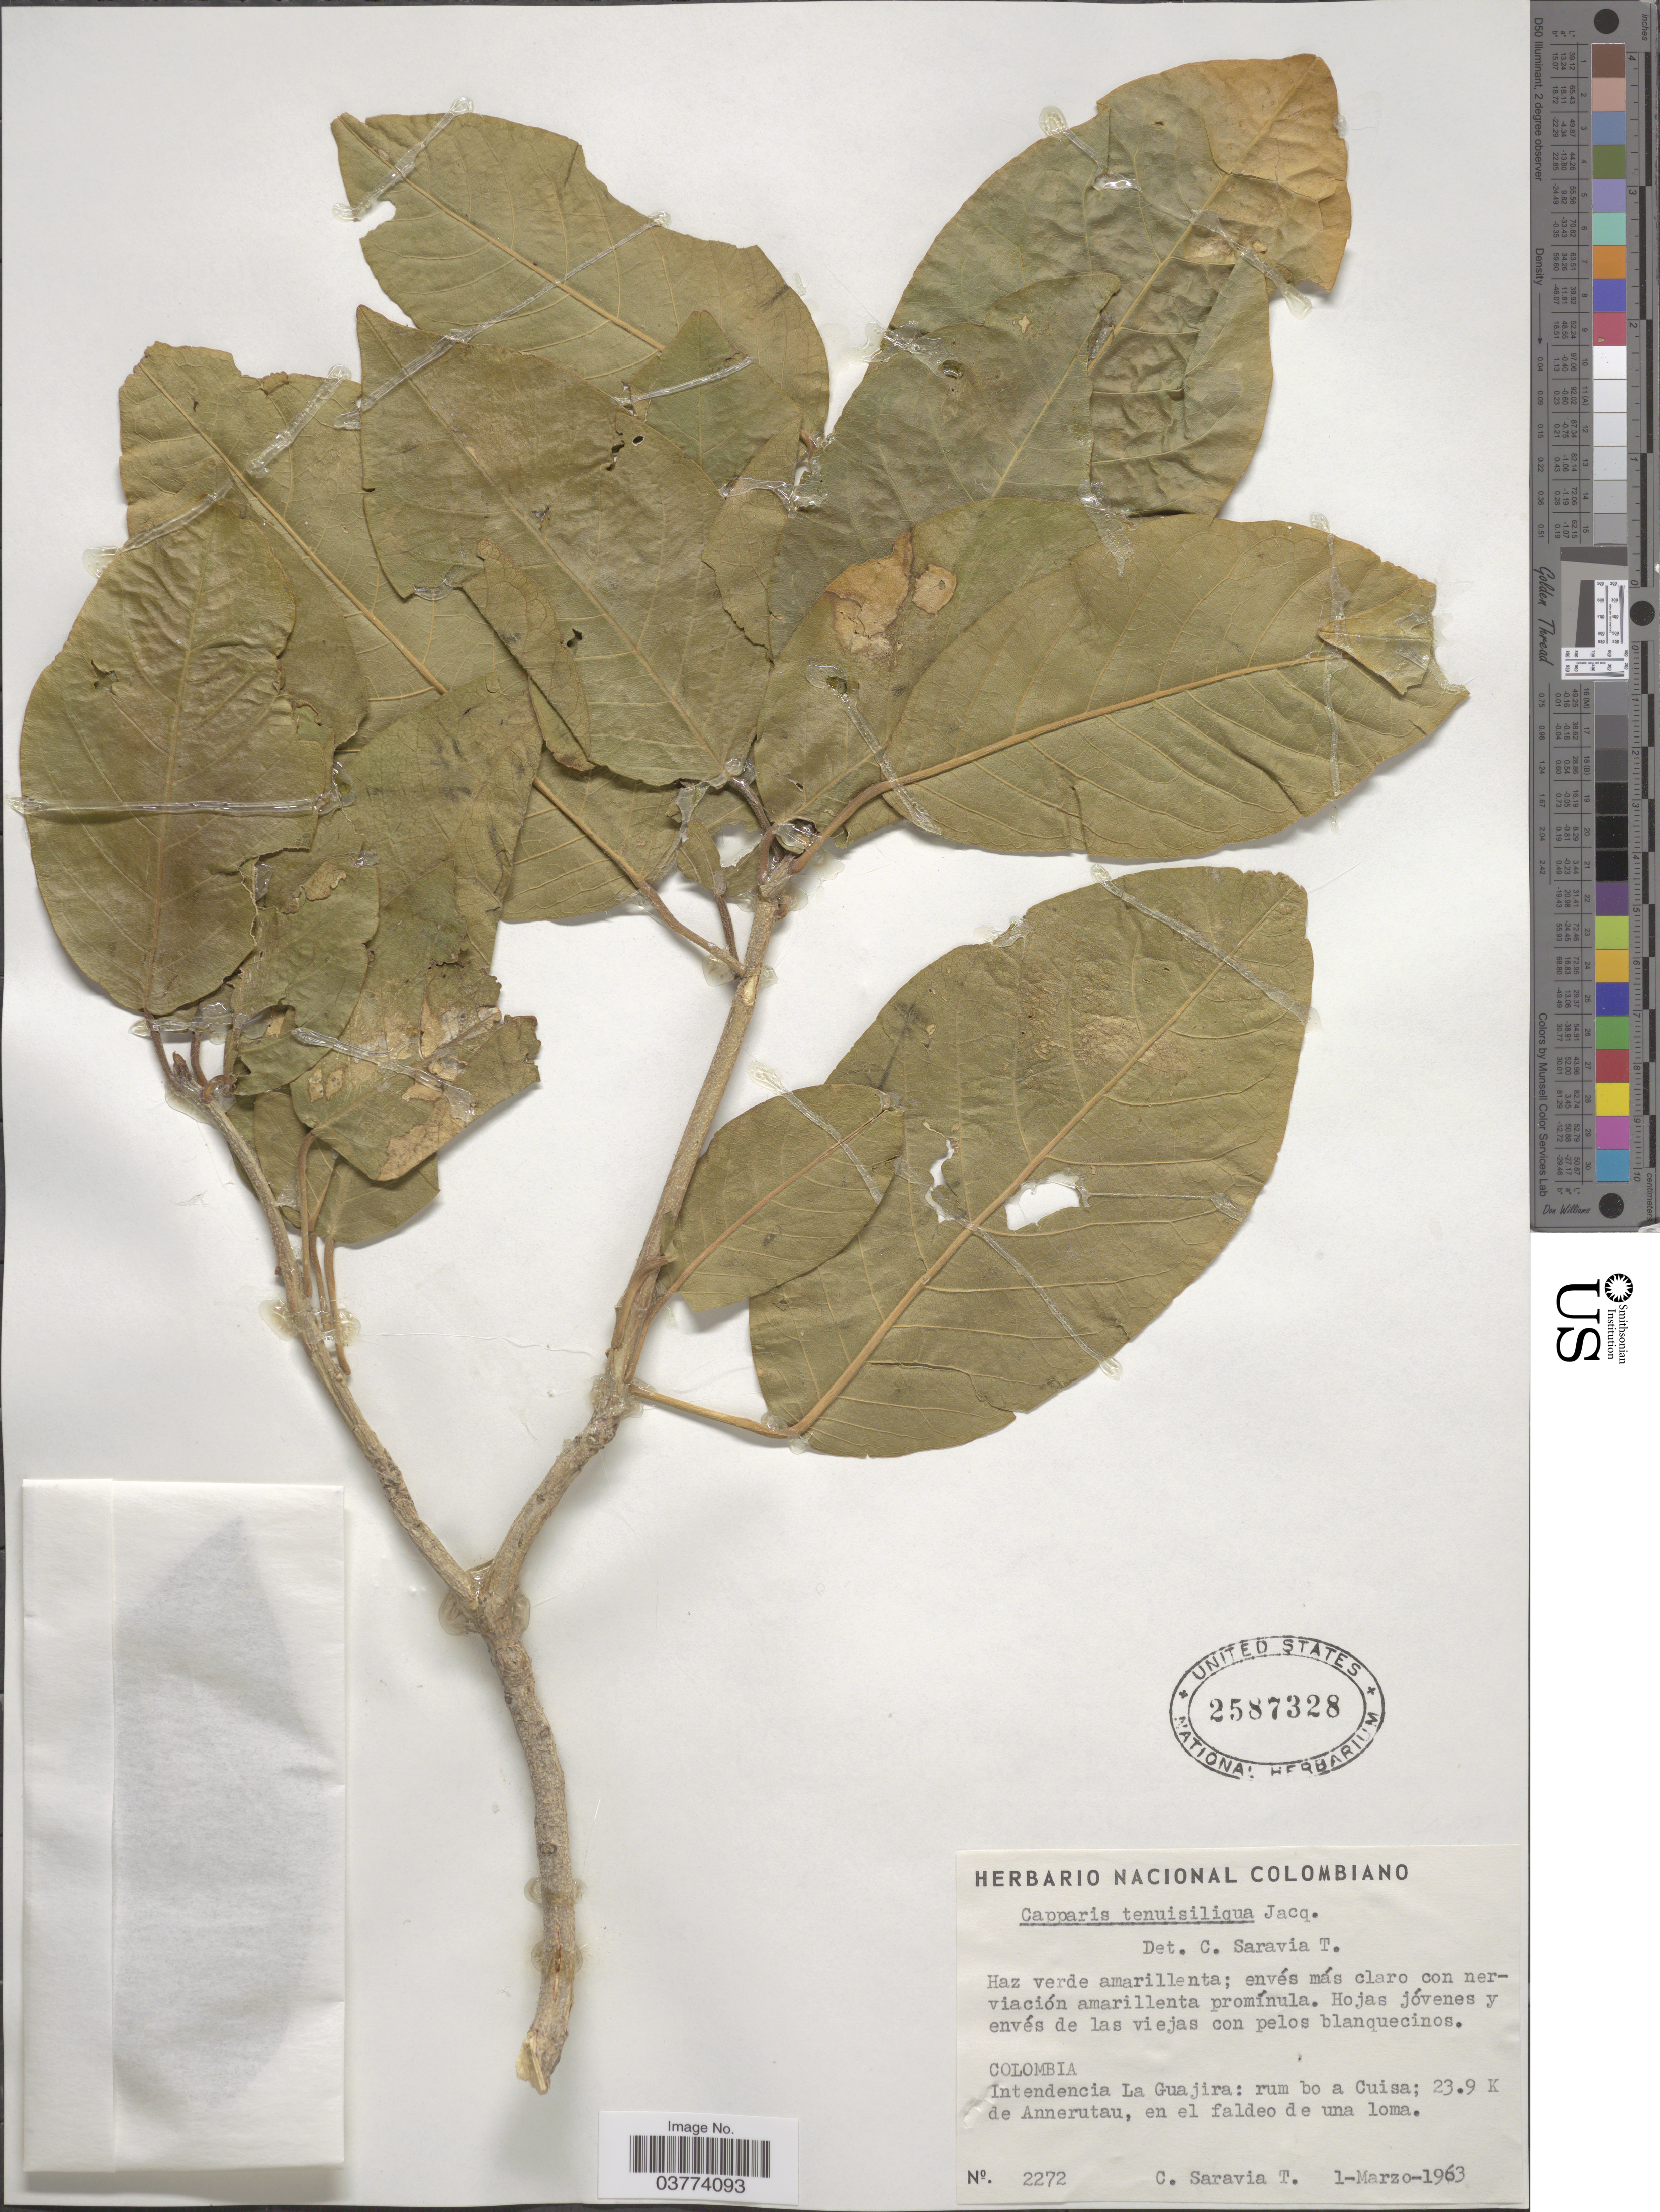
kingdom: Plantae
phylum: Tracheophyta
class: Magnoliopsida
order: Brassicales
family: Capparaceae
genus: Monilicarpa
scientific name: Monilicarpa tenuisiliqua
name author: (Jacq.) Cornejo & Iltis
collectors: C. Saravia T.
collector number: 2272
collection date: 1963-03-01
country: Colombia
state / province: La Guajira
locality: Intendencia La Guajira: rum bo a Cuisa: 23.9 K de Annerutau, en el faldeo de una loma.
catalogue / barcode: US 2587328